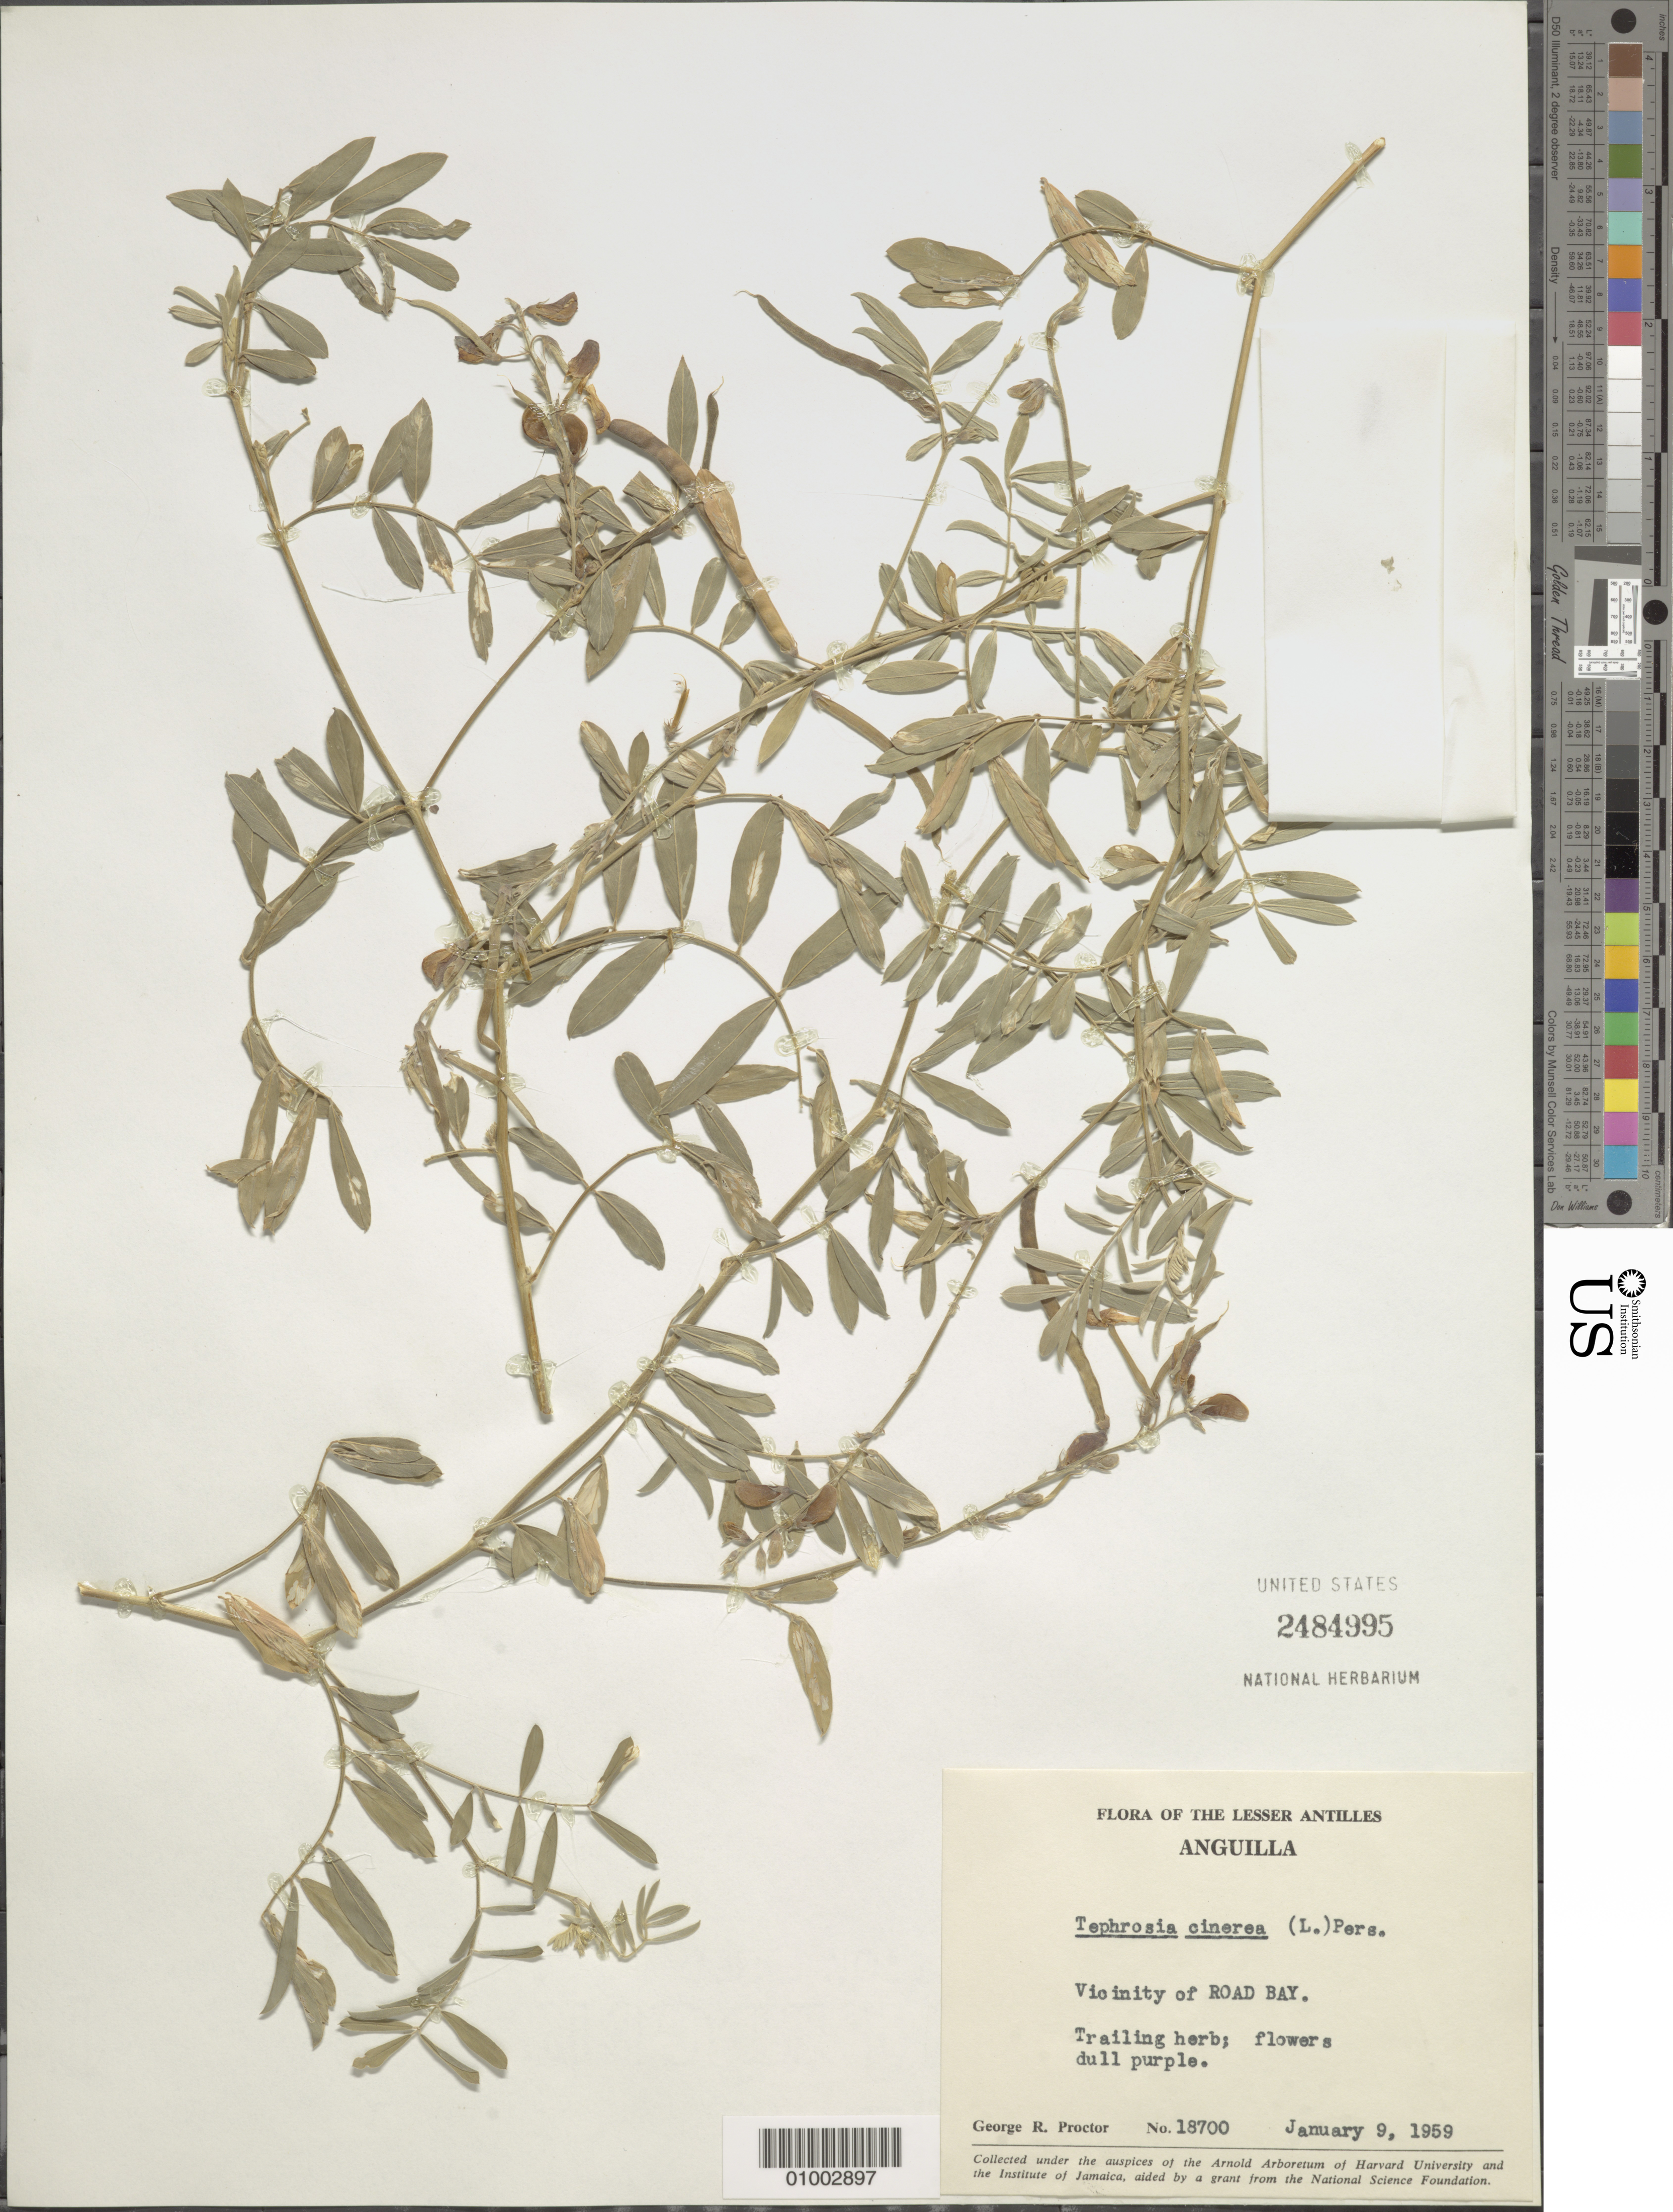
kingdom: Plantae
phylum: Tracheophyta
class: Magnoliopsida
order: Fabales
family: Fabaceae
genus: Tephrosia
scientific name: Tephrosia cinerea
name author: (L.) Pers.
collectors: G. R. Proctor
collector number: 18700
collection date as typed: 09 Jan 1959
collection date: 1959-01-09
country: Anguilla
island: Anguilla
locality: Vicinity of Road Bay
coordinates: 0 N, 0 E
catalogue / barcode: US 2484995